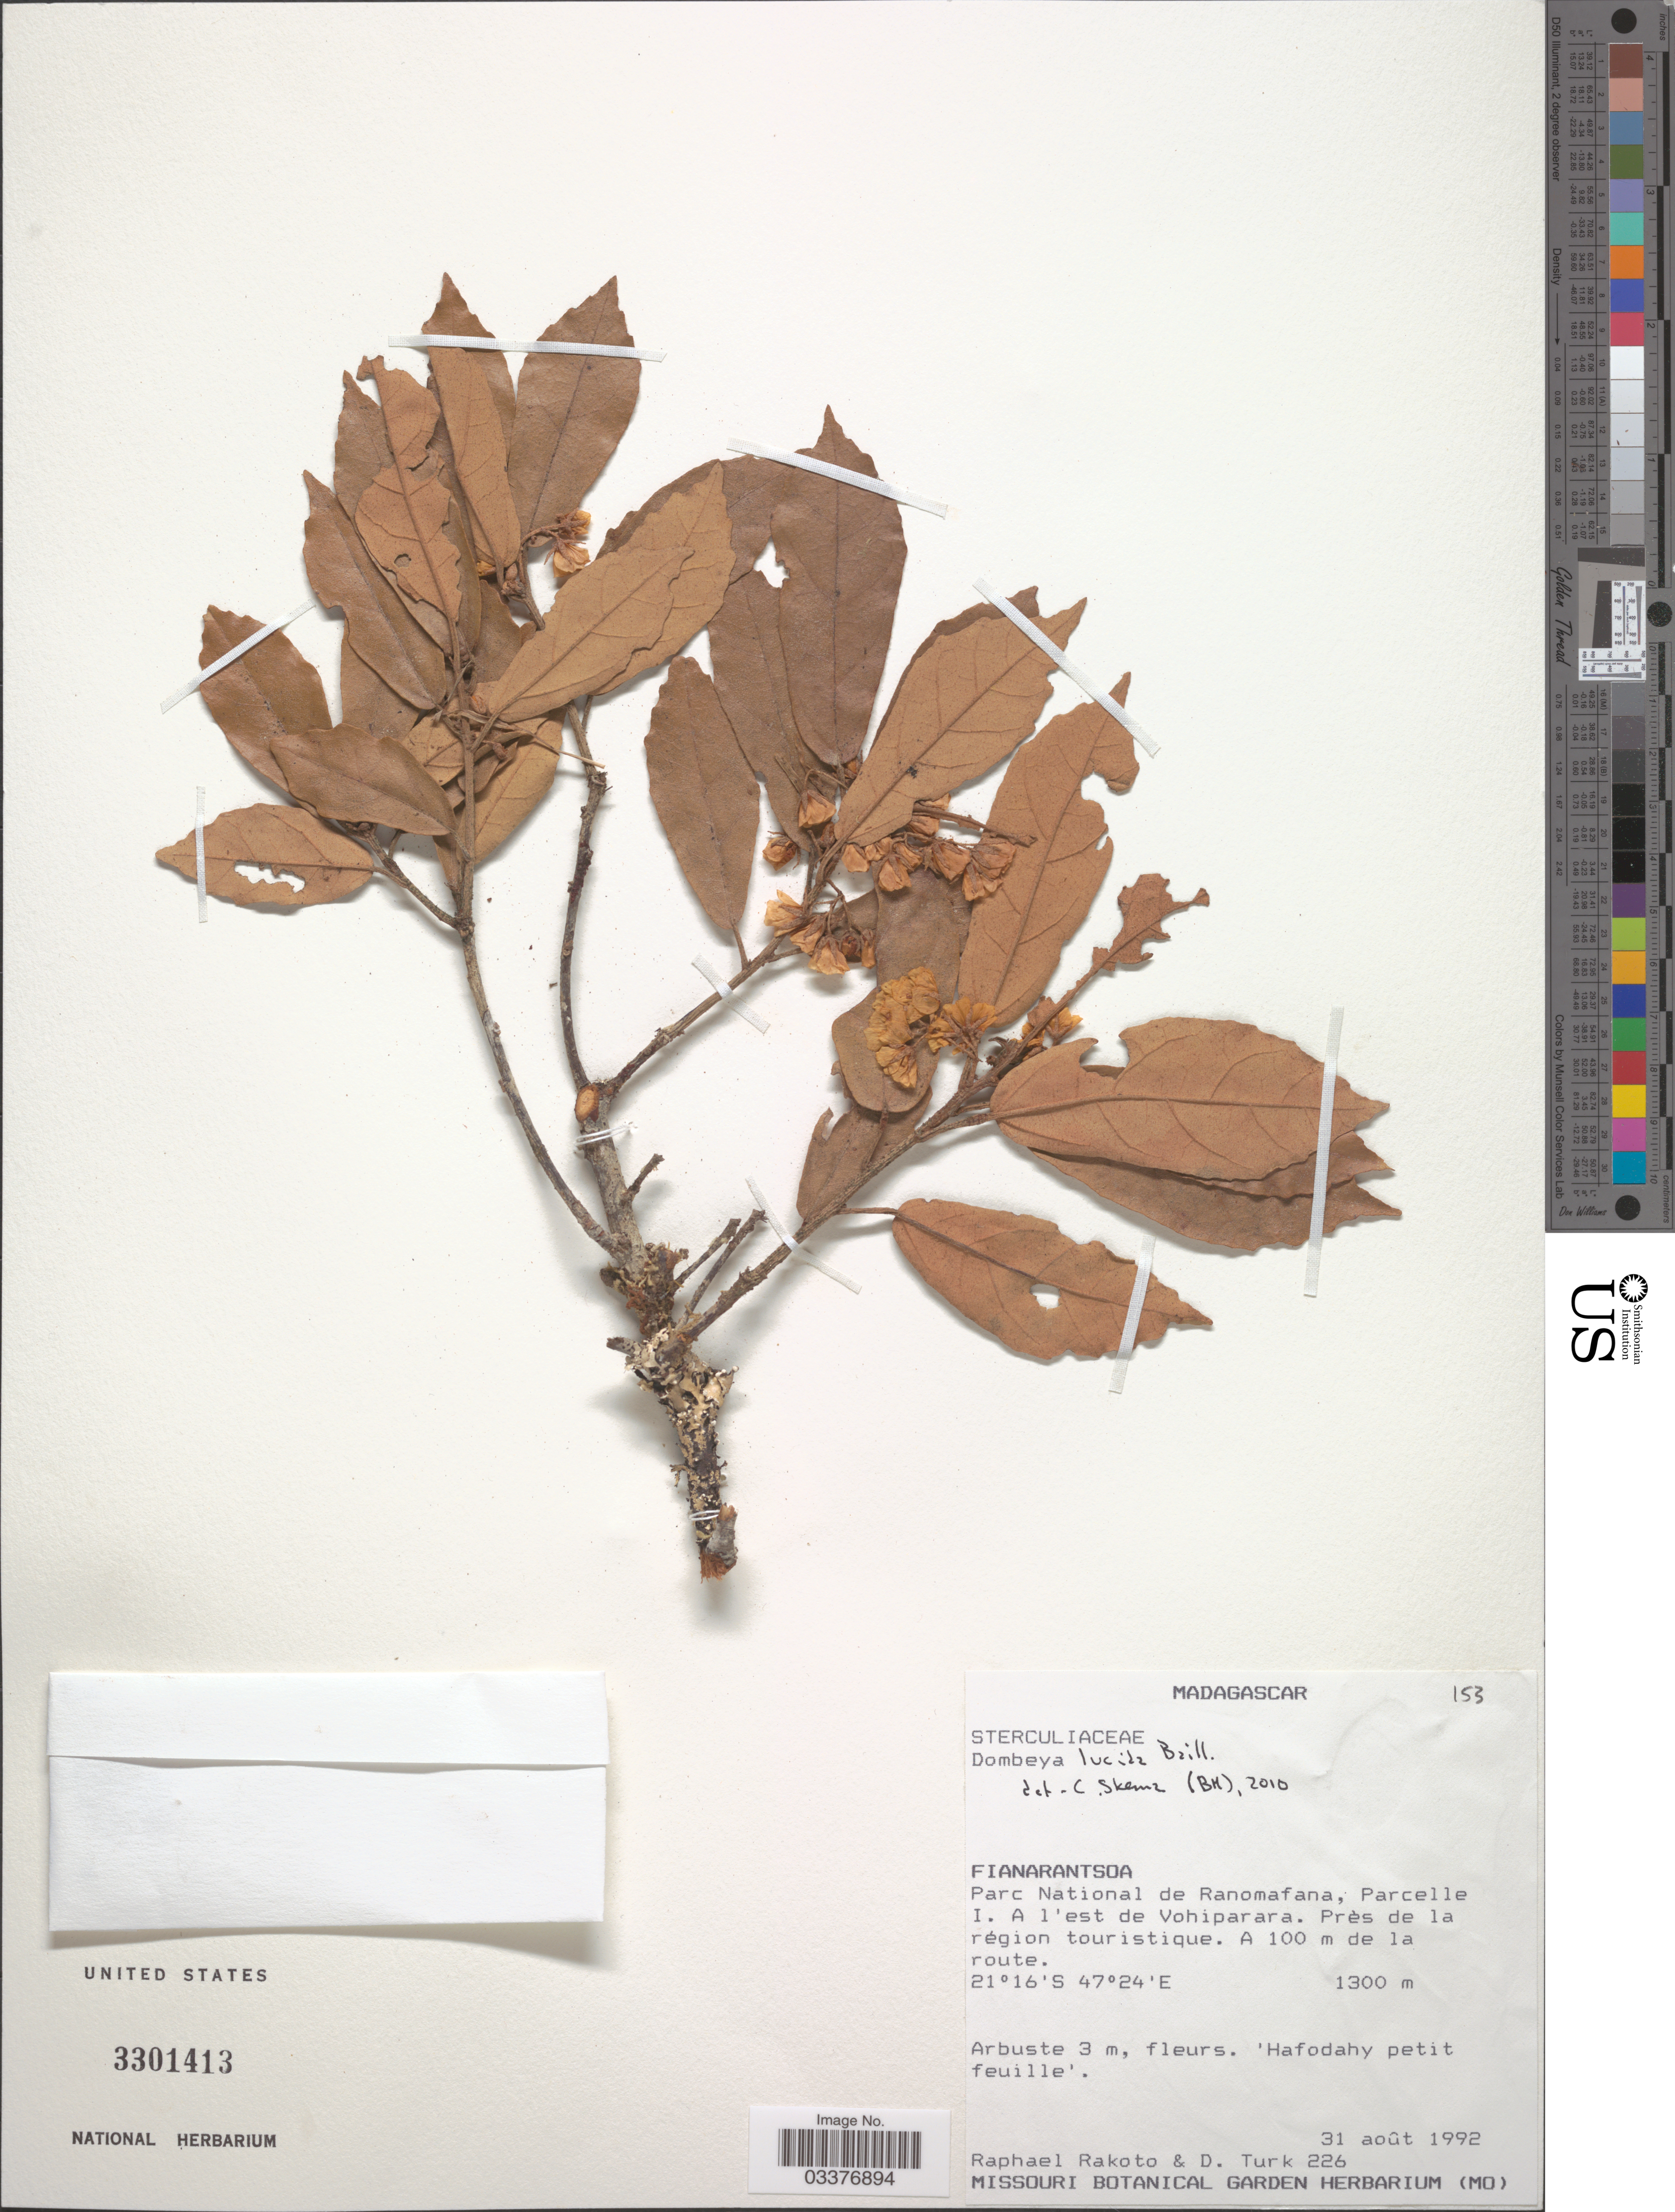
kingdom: Plantae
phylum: Tracheophyta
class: Magnoliopsida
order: Malvales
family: Malvaceae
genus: Dombeya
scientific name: Dombeya lucida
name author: Baill.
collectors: R. Rakoto & D. Turk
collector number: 226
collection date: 1992-08-31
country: Madagascar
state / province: Vatovavy Fitovinany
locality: Parc National de Ranomafana, Parcelle I. A l'est de Vohiparara. Près de la région touristique. A 100 m de la route.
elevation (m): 1300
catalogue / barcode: US 3301413